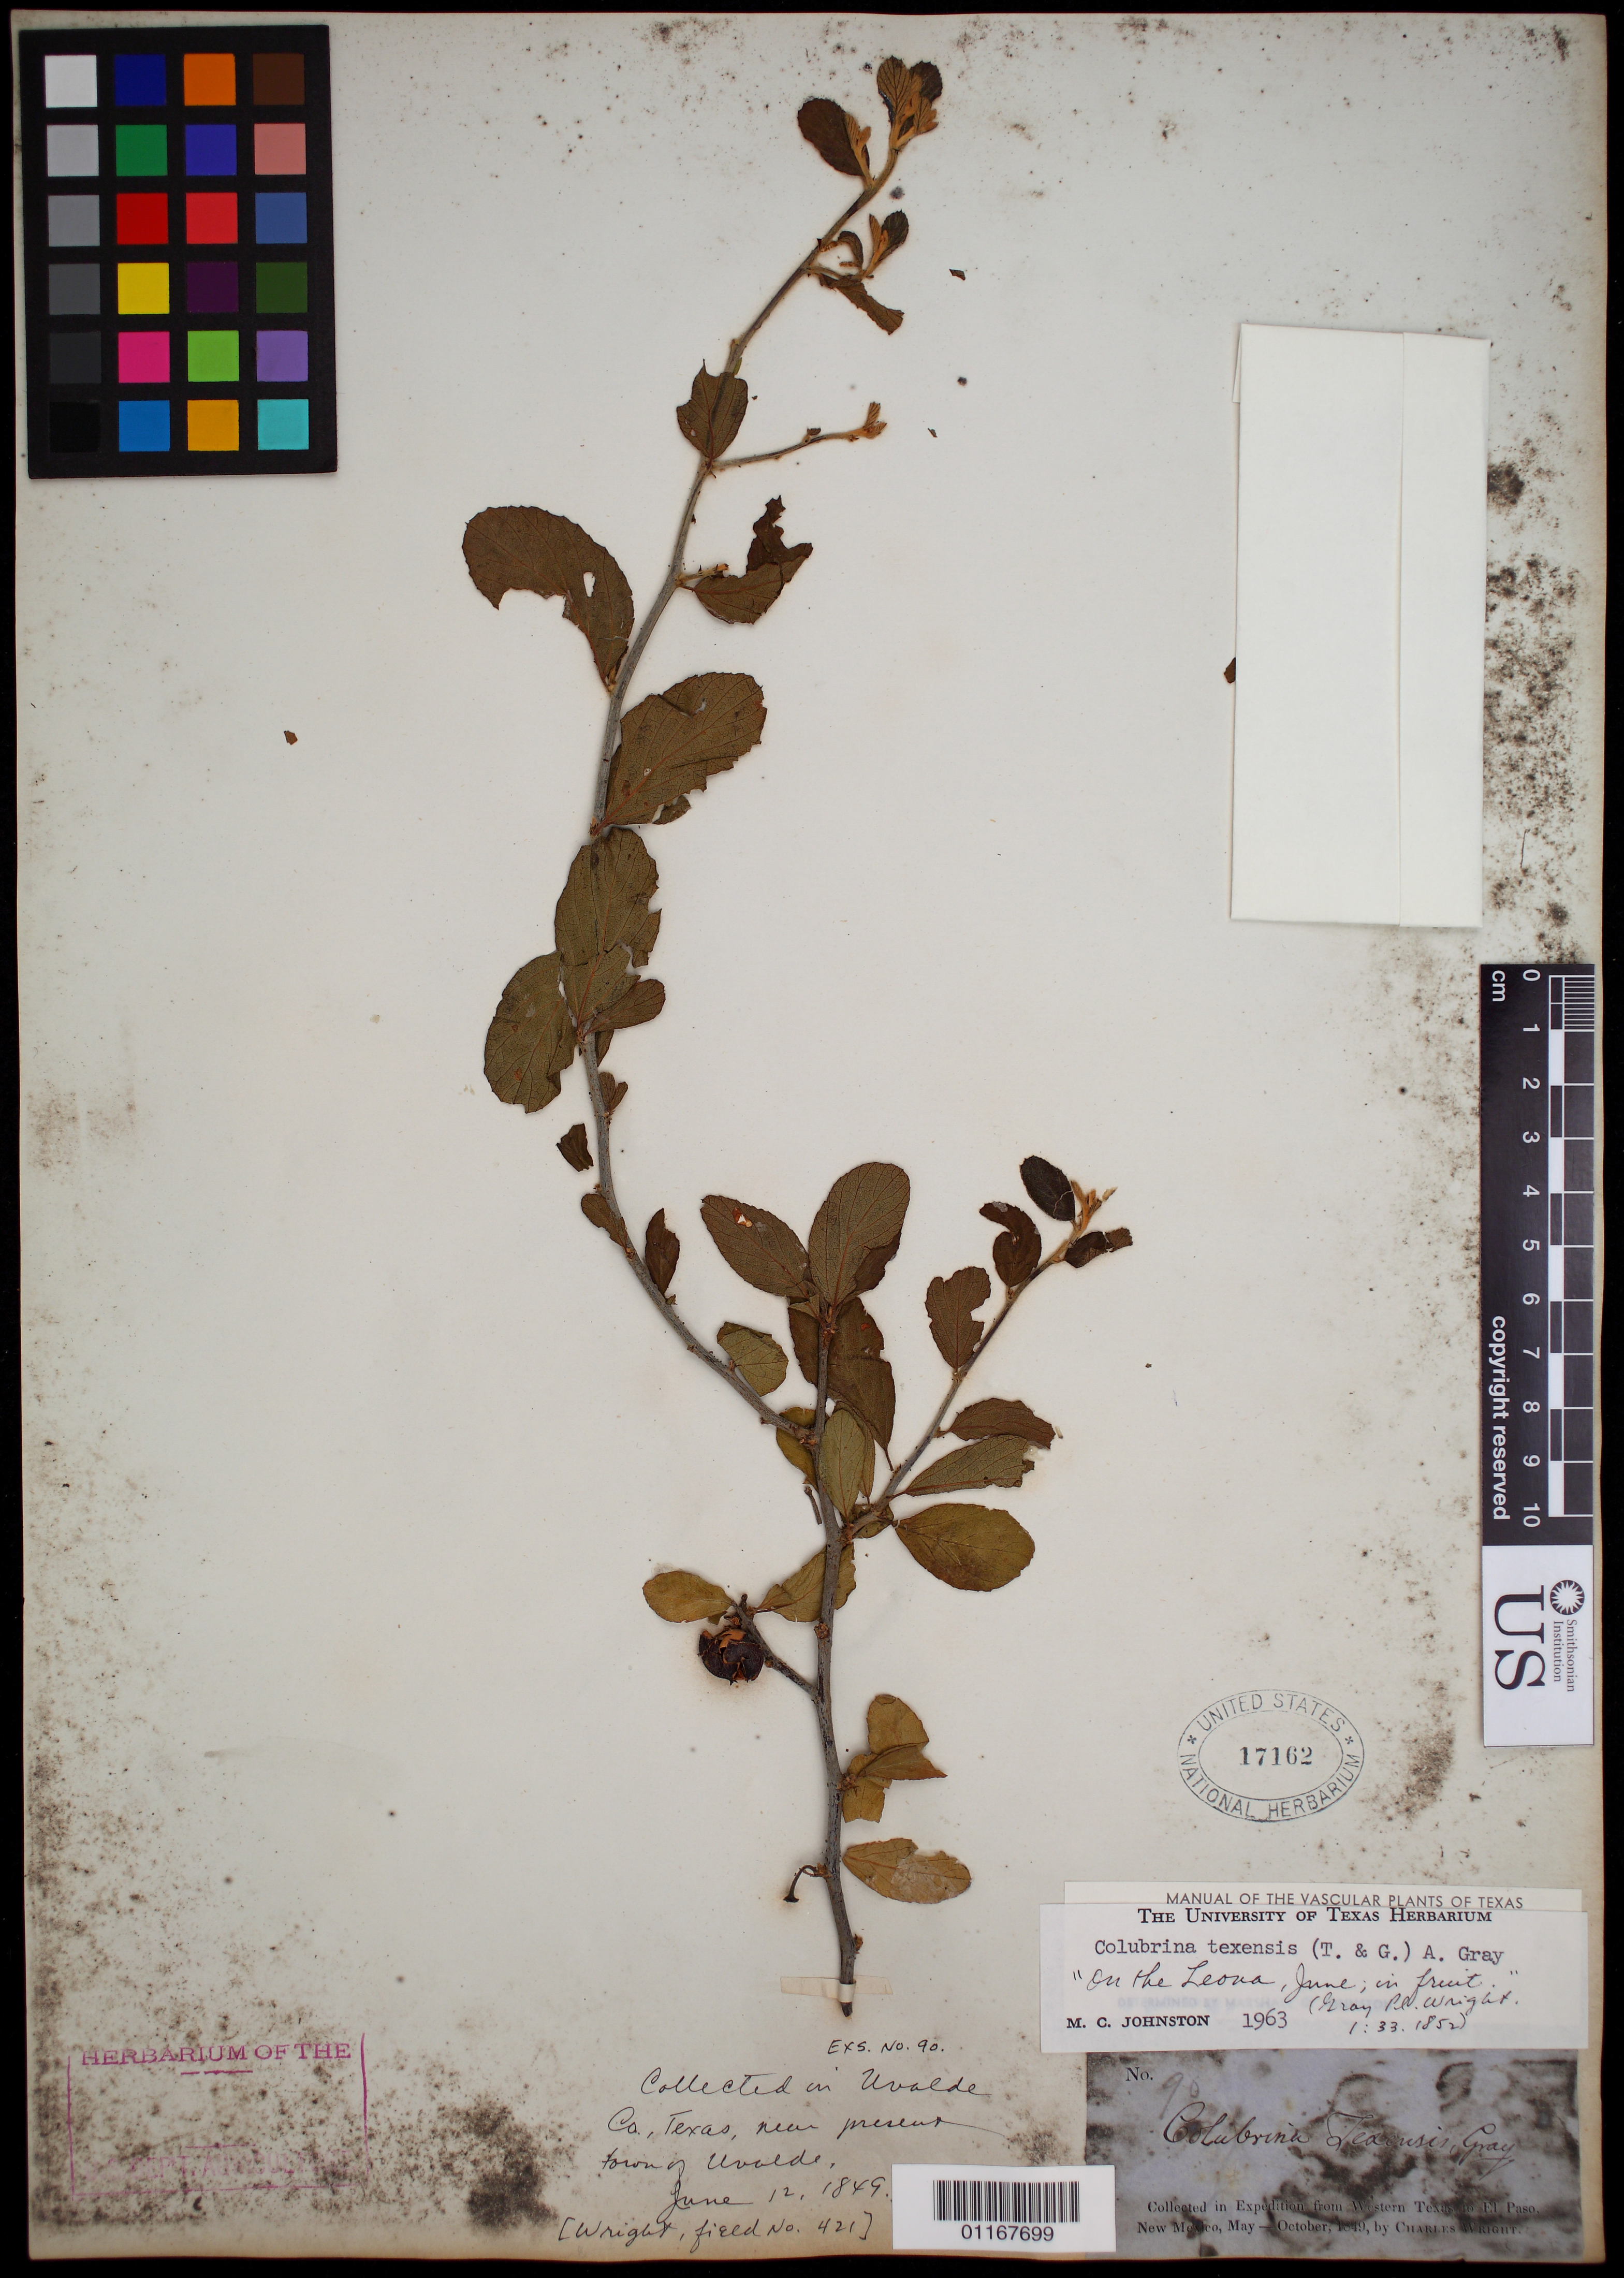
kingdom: Plantae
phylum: Tracheophyta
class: Magnoliopsida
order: Rosales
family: Rhamnaceae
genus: Colubrina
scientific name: Colubrina texensis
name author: (Torr. & A. Gray) A. Gray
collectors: C. Wright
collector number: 90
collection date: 1849-05/1849-10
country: United States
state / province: New Mexico / Texas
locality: From Western Texas to El Paso, New Mexico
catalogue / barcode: US 17162